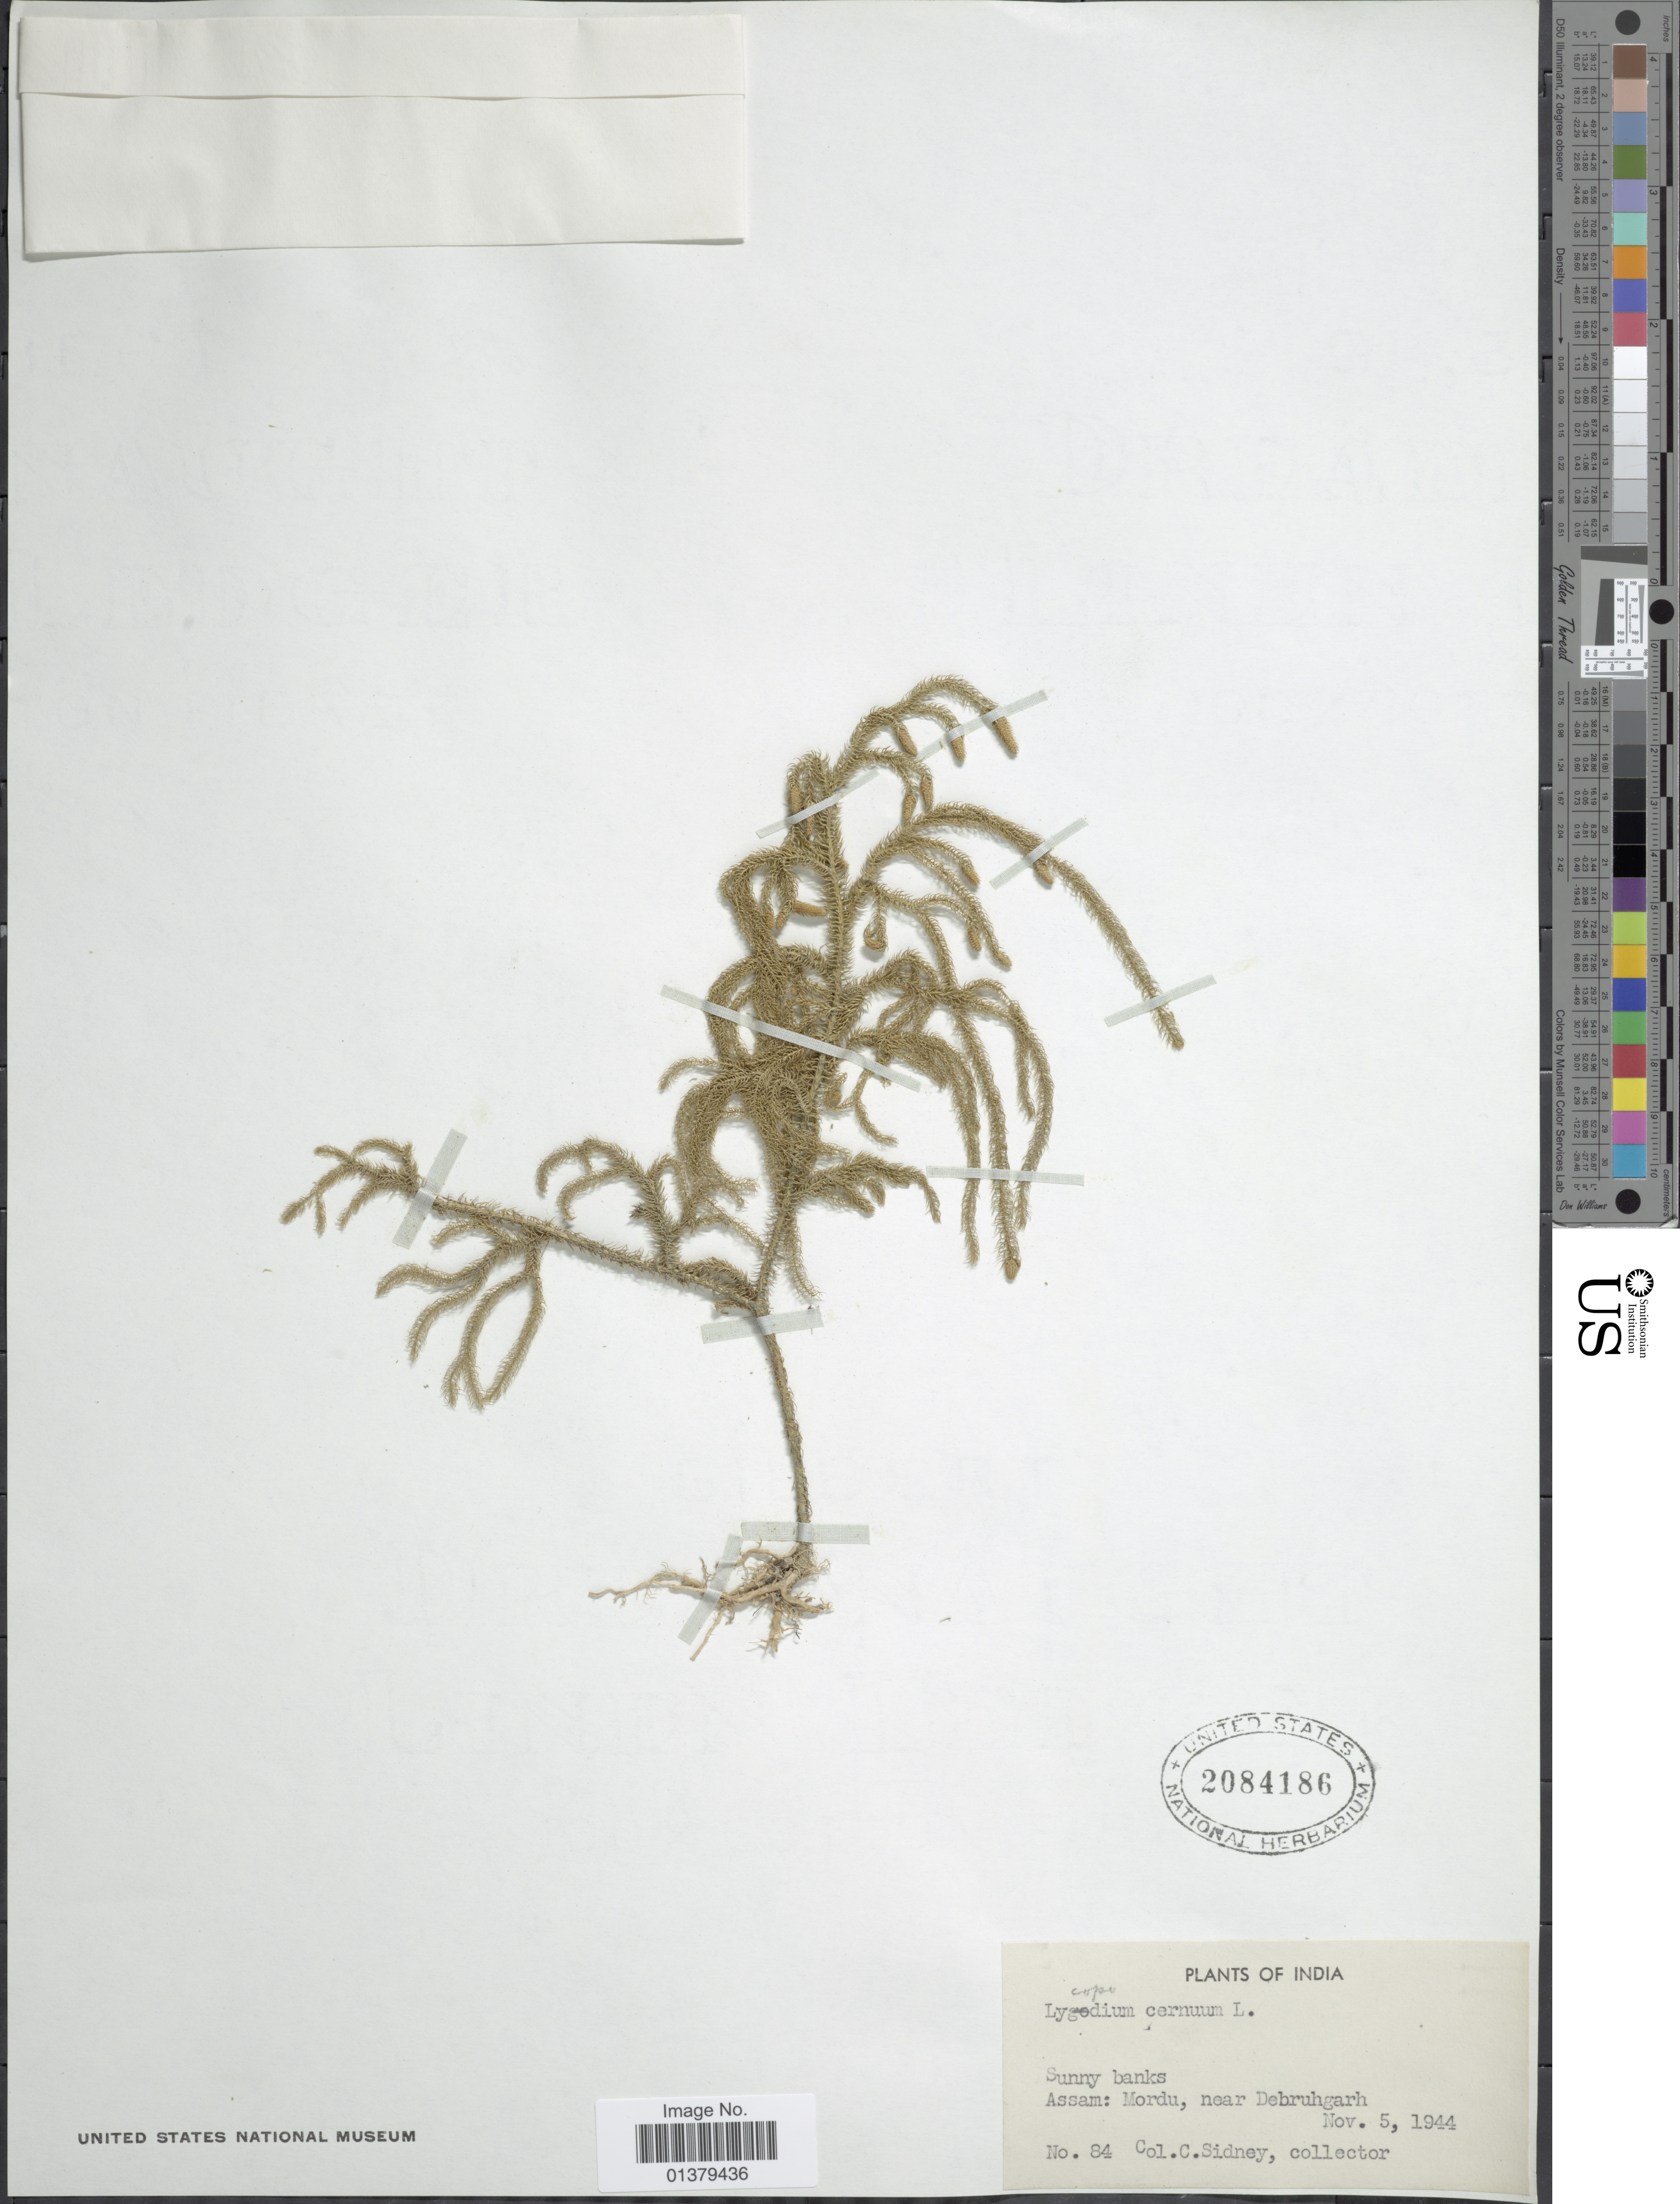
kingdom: Plantae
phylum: Tracheophyta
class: Lycopodiopsida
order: Lycopodiales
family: Lycopodiaceae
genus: Palhinhaea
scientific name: Palhinhaea cernua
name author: (L.) Vasc. & Franco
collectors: C. Sidney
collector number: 84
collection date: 1944-11-05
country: India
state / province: Assam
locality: Mordu, near Debruhgarh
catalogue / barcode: US 2084186